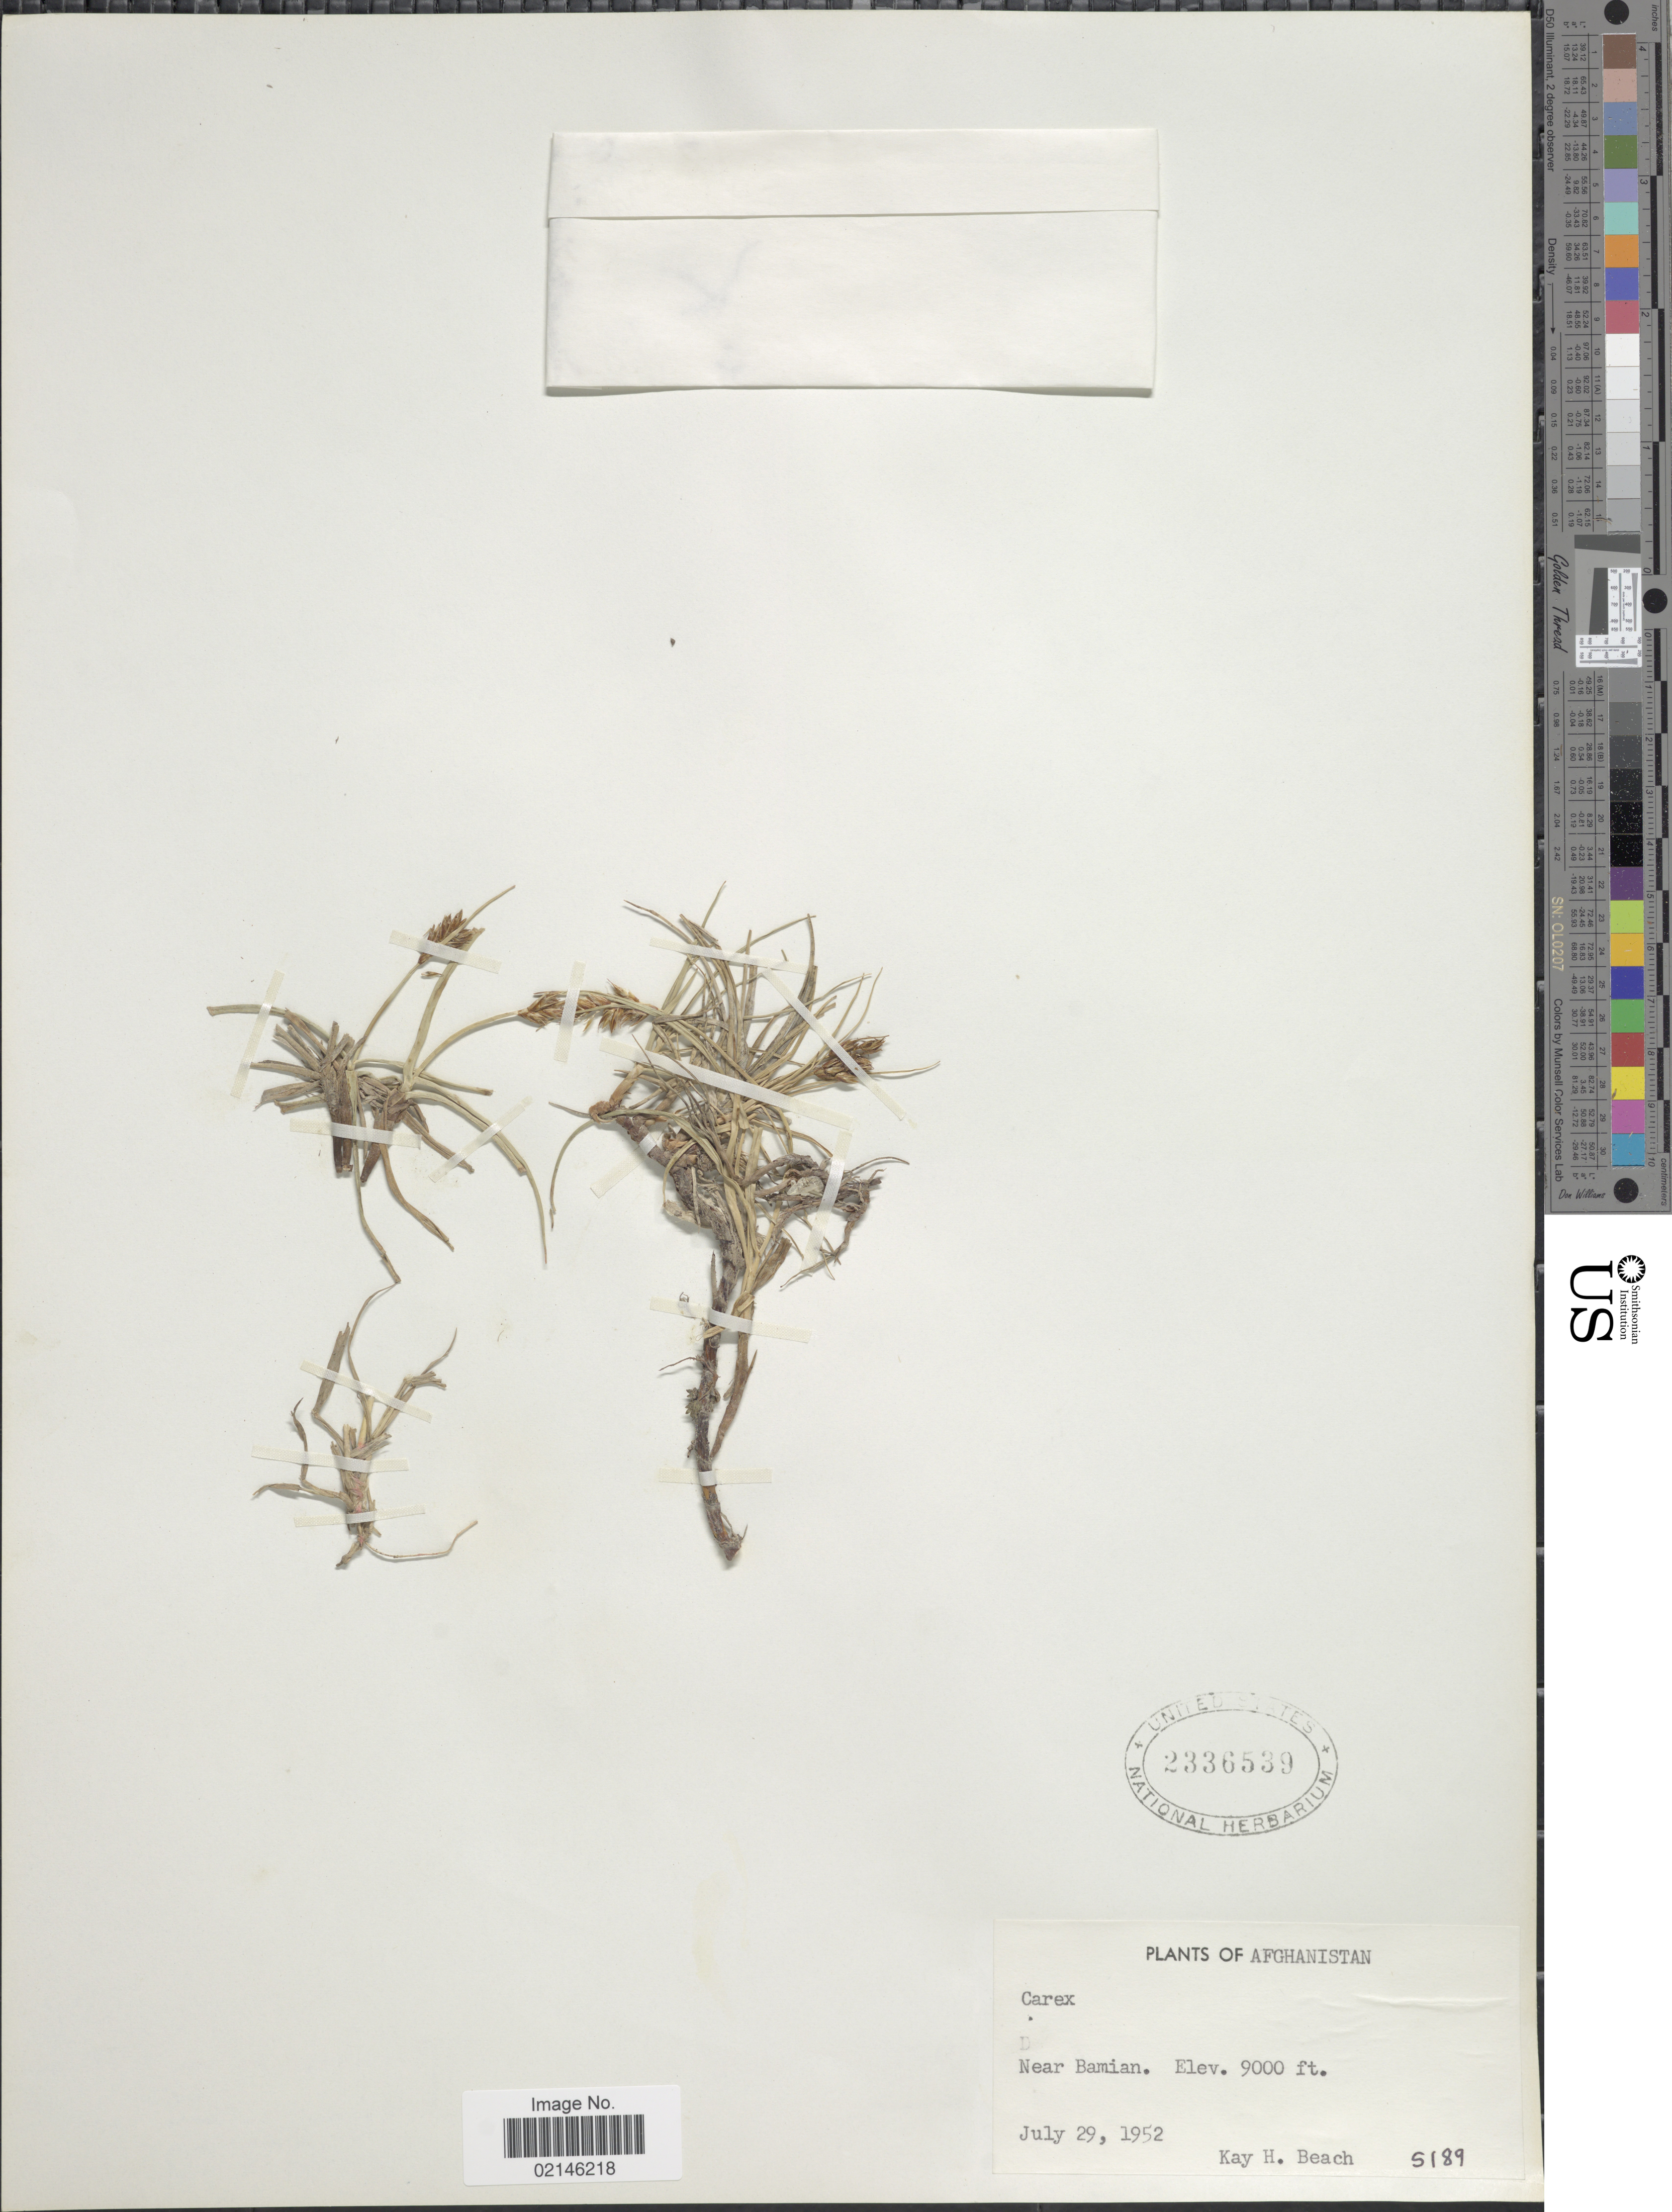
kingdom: Plantae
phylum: Tracheophyta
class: Liliopsida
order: Poales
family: Cyperaceae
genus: Carex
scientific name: Carex sp.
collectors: K. H. Beach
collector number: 5189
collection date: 1952-07-29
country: Afghanistan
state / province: Bamian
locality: Near Bamian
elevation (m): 2743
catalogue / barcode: US 2336539